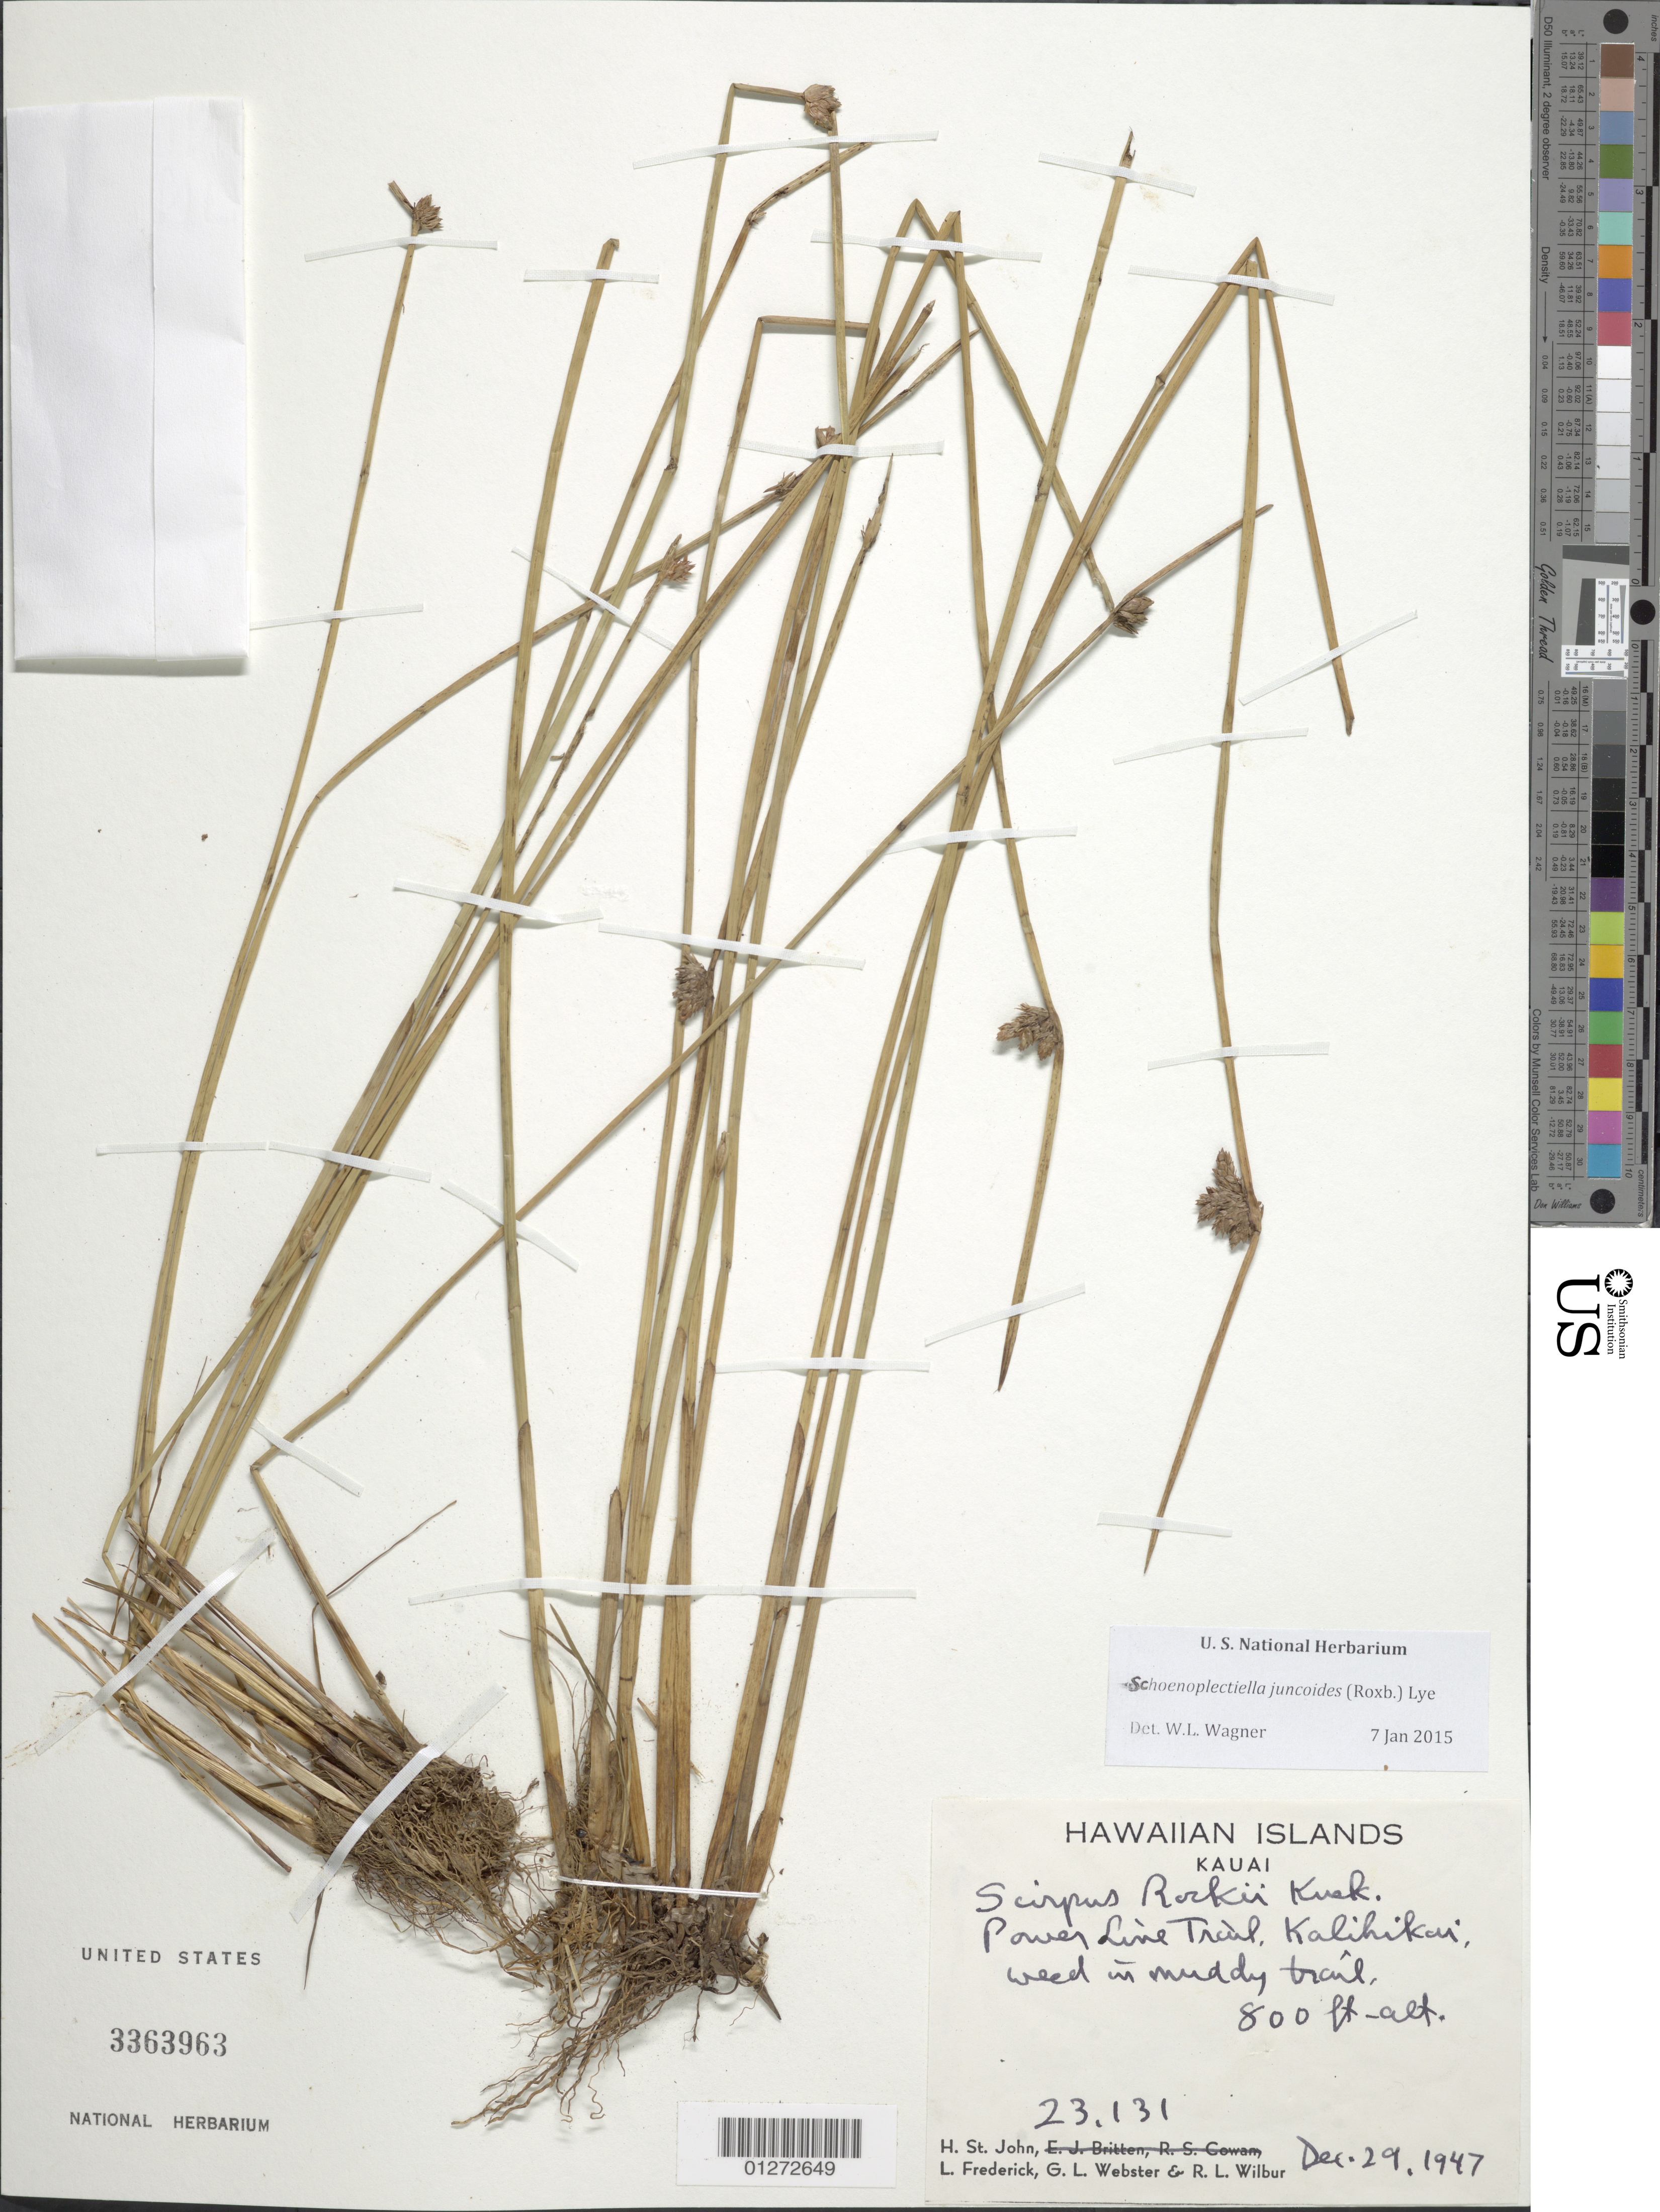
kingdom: Plantae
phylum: Tracheophyta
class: Liliopsida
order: Poales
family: Cyperaceae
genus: Schoenoplectiella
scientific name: Schoenoplectiella juncoides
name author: (Roxb.)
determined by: Wagner, W. L., (BOT), Smithsonian Institution - National Museum of Natural History (UNITED STATES)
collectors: H. St. John, L. Frederick, G. L. Webster & R. L. Wilbur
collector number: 23131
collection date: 1947-12-29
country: United States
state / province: Hawaii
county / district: Kauai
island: Kaua'i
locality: Power Line Trail, Kalihikai.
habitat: Muddy trail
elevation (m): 244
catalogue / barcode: US 3363963